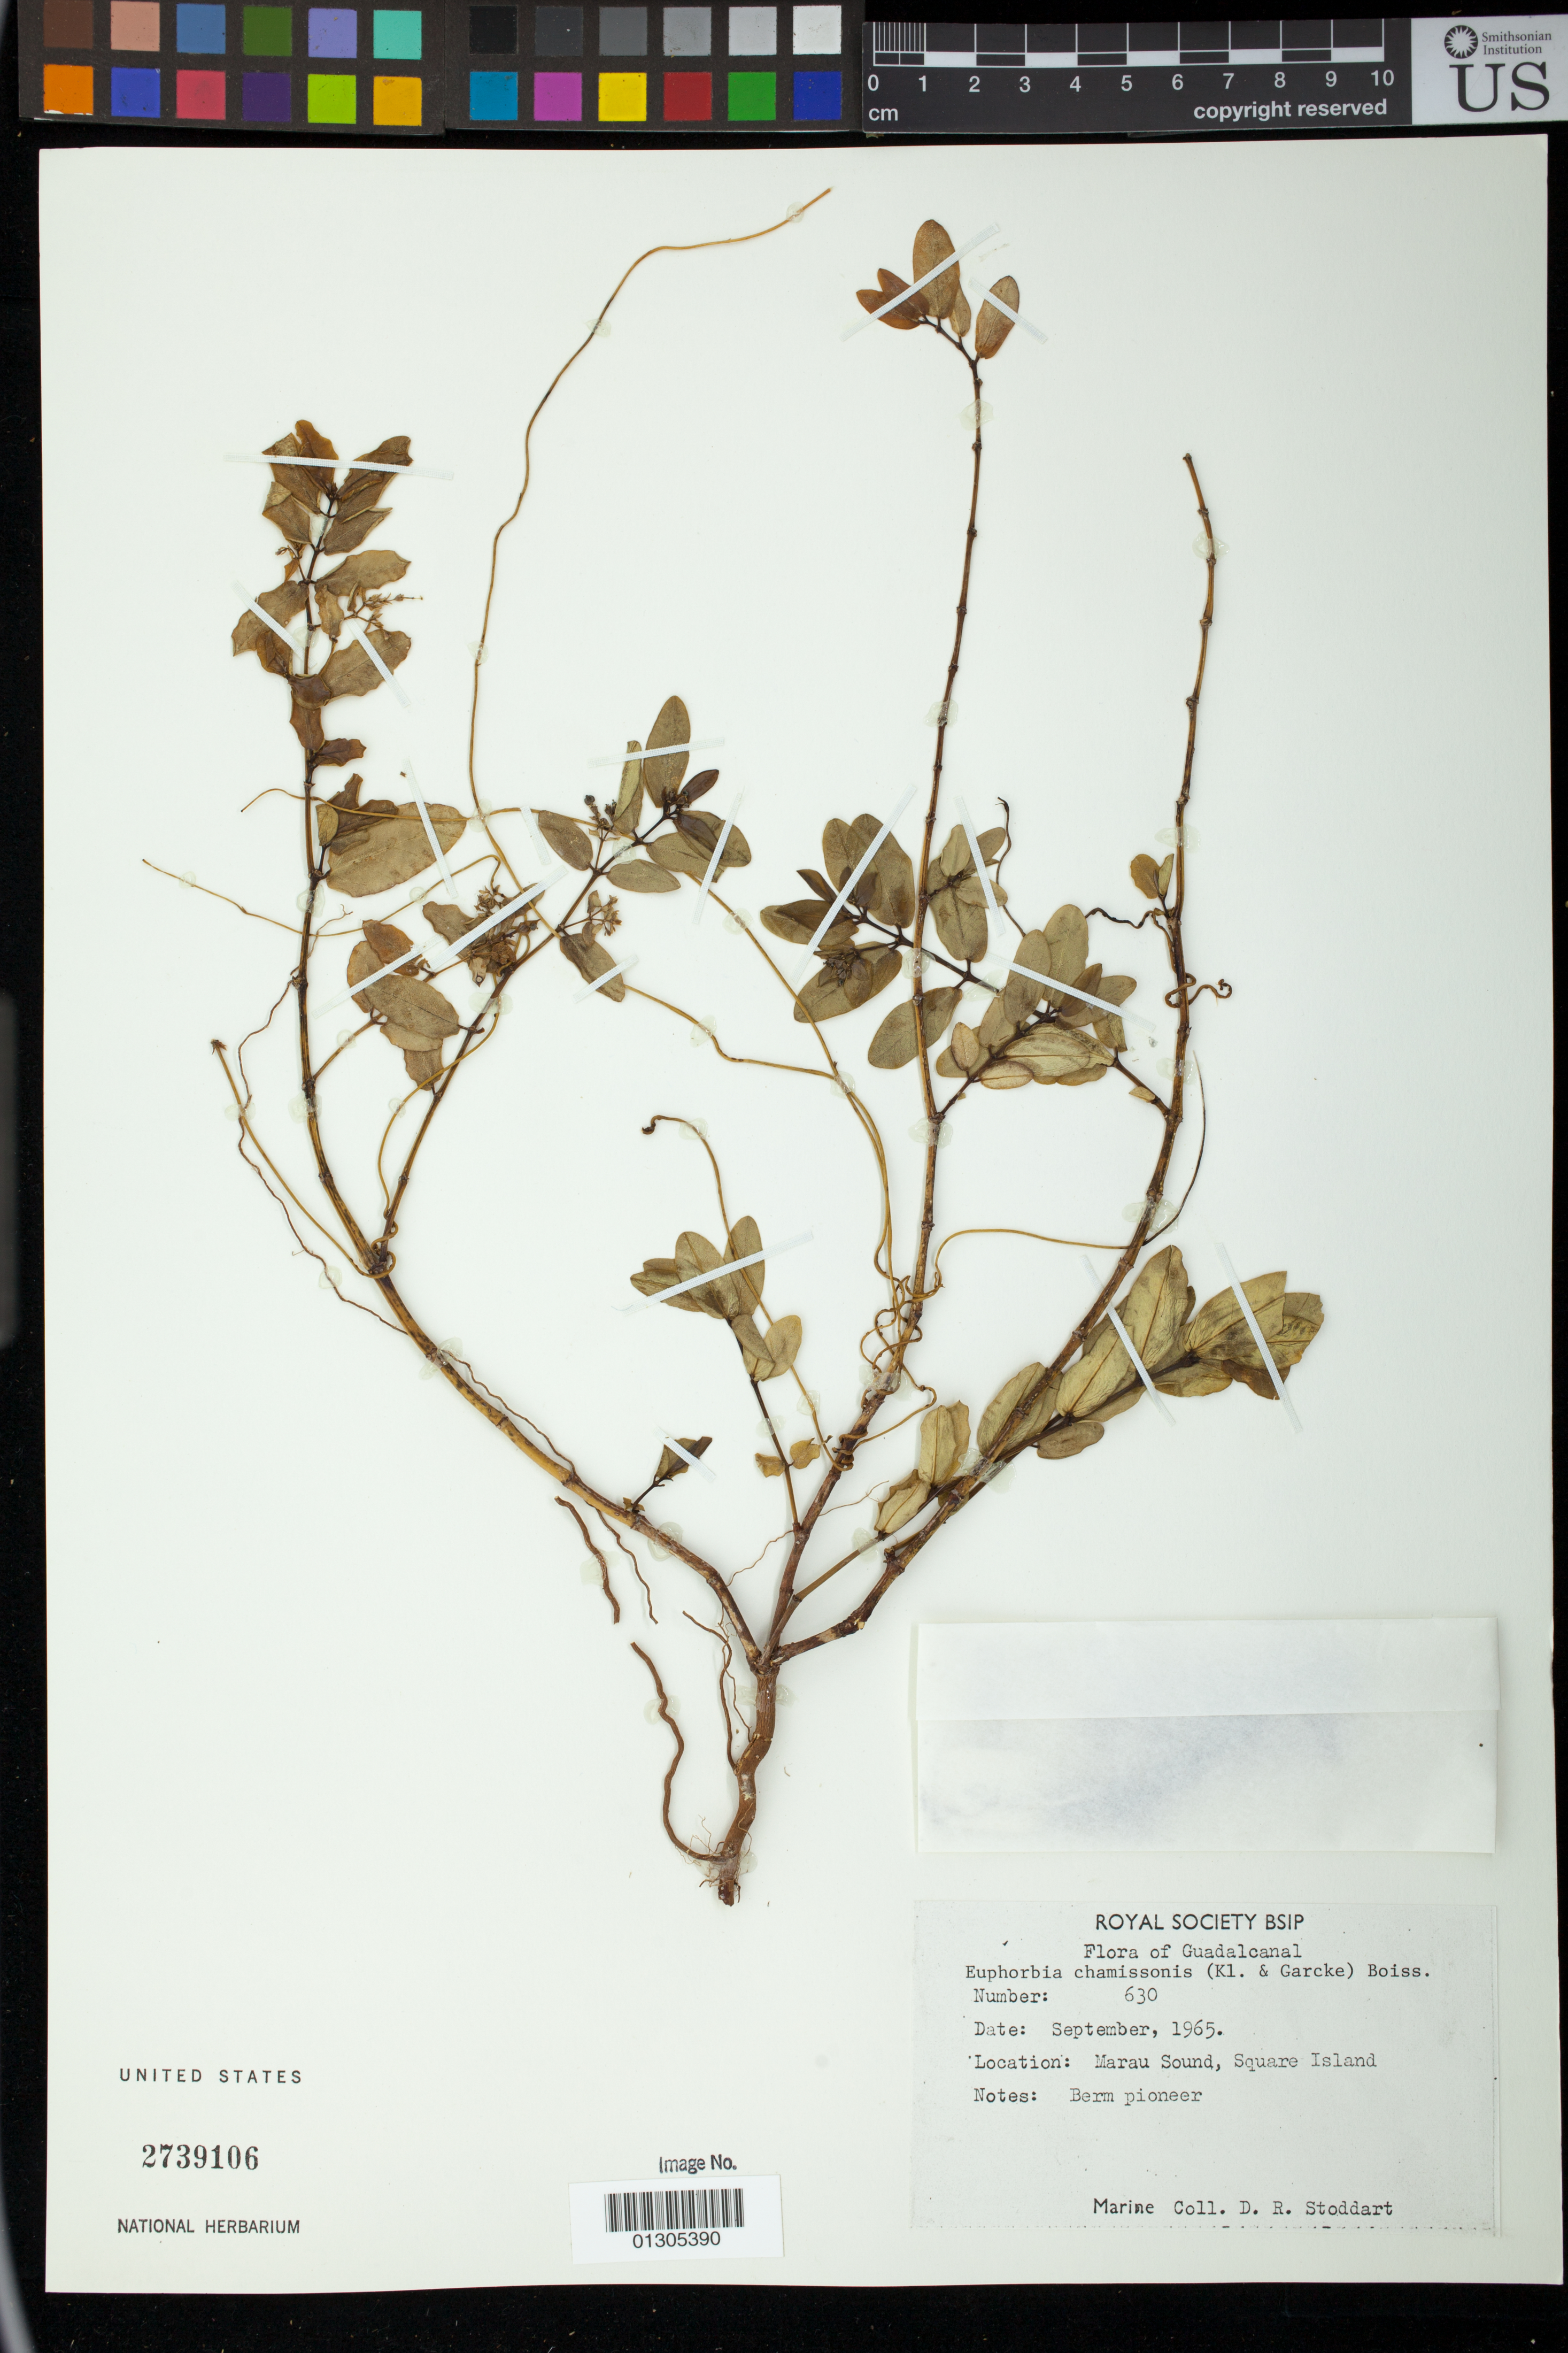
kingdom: Plantae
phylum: Tracheophyta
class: Magnoliopsida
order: Malpighiales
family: Euphorbiaceae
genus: Euphorbia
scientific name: Euphorbia chamissonis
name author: (Klotzsch ex Klotzsch & Garcke) Boiss.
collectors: D. R. Stoddart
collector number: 630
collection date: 1965-09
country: Solomon Islands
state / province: Guadalcanal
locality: Marau Sound, Square Island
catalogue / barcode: US 2739106